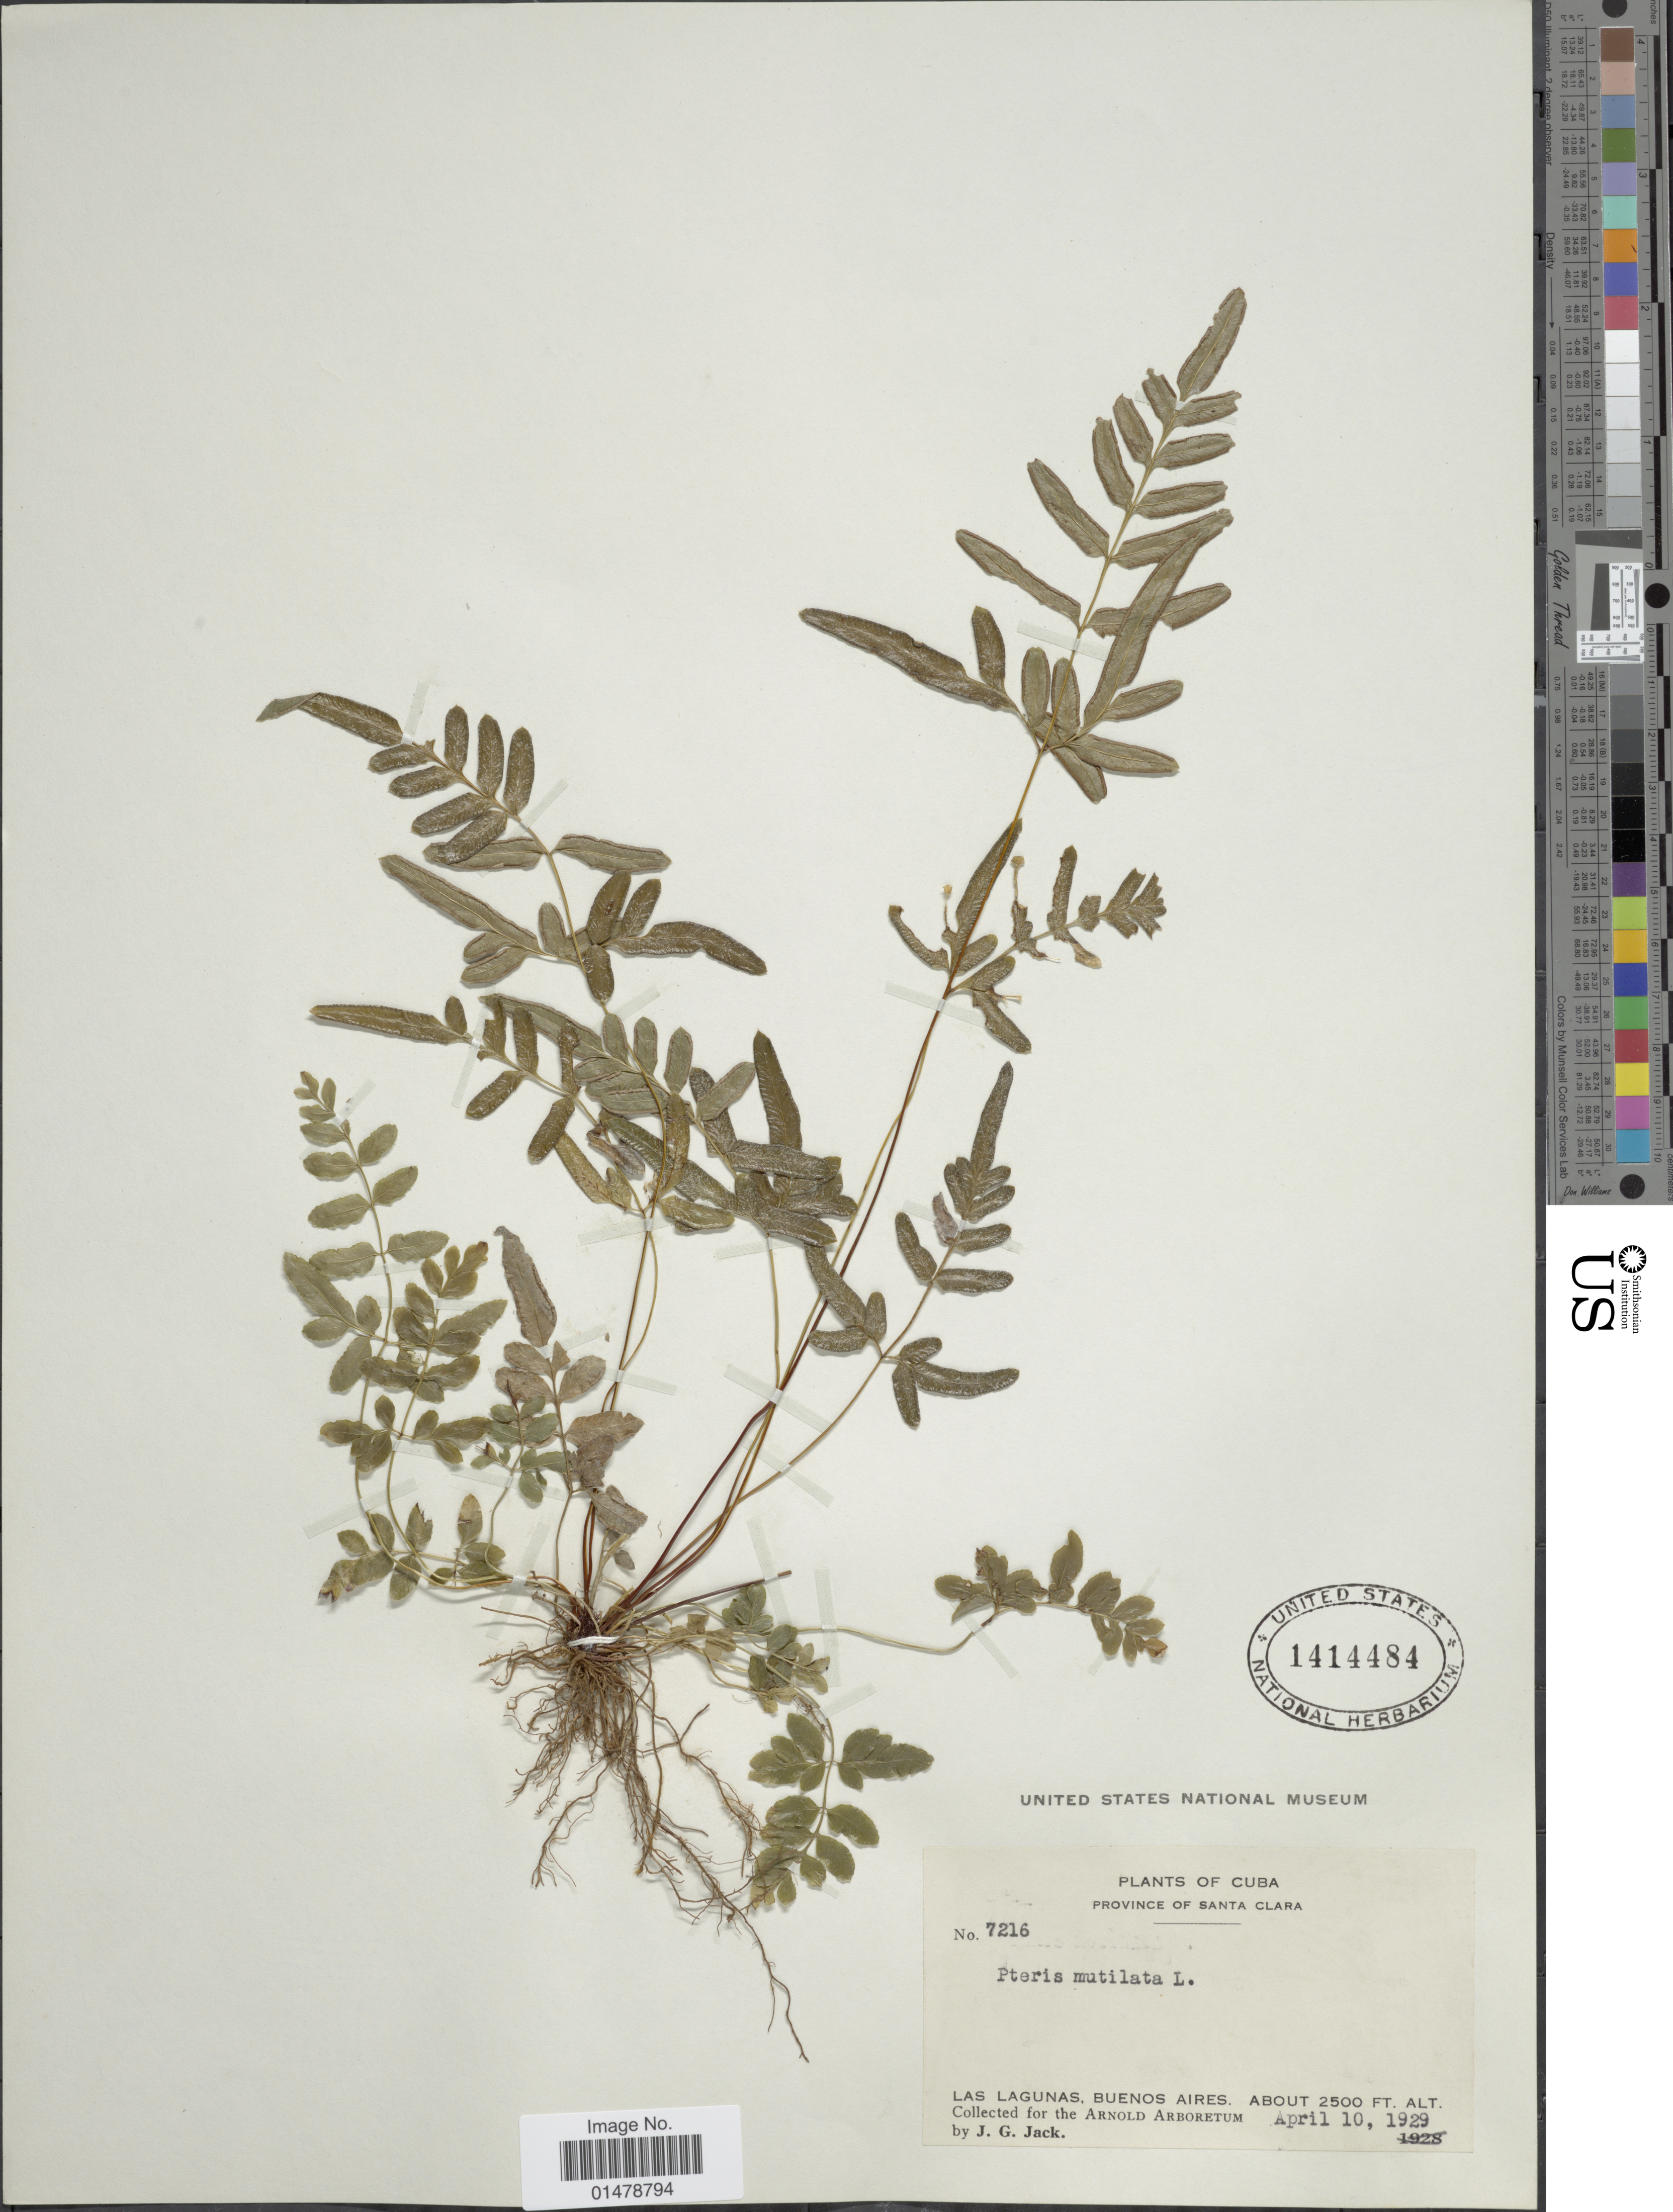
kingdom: Plantae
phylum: Tracheophyta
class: Polypodiopsida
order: Polypodiales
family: Pteridaceae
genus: Pteris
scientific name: Pteris mutilata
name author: L.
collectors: J. G. Jack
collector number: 7216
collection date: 1929-04-10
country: Cuba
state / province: Las Villas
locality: Province of Santa Clara. Las Lagunas, Buenos Aires.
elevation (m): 762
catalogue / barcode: US 1414484